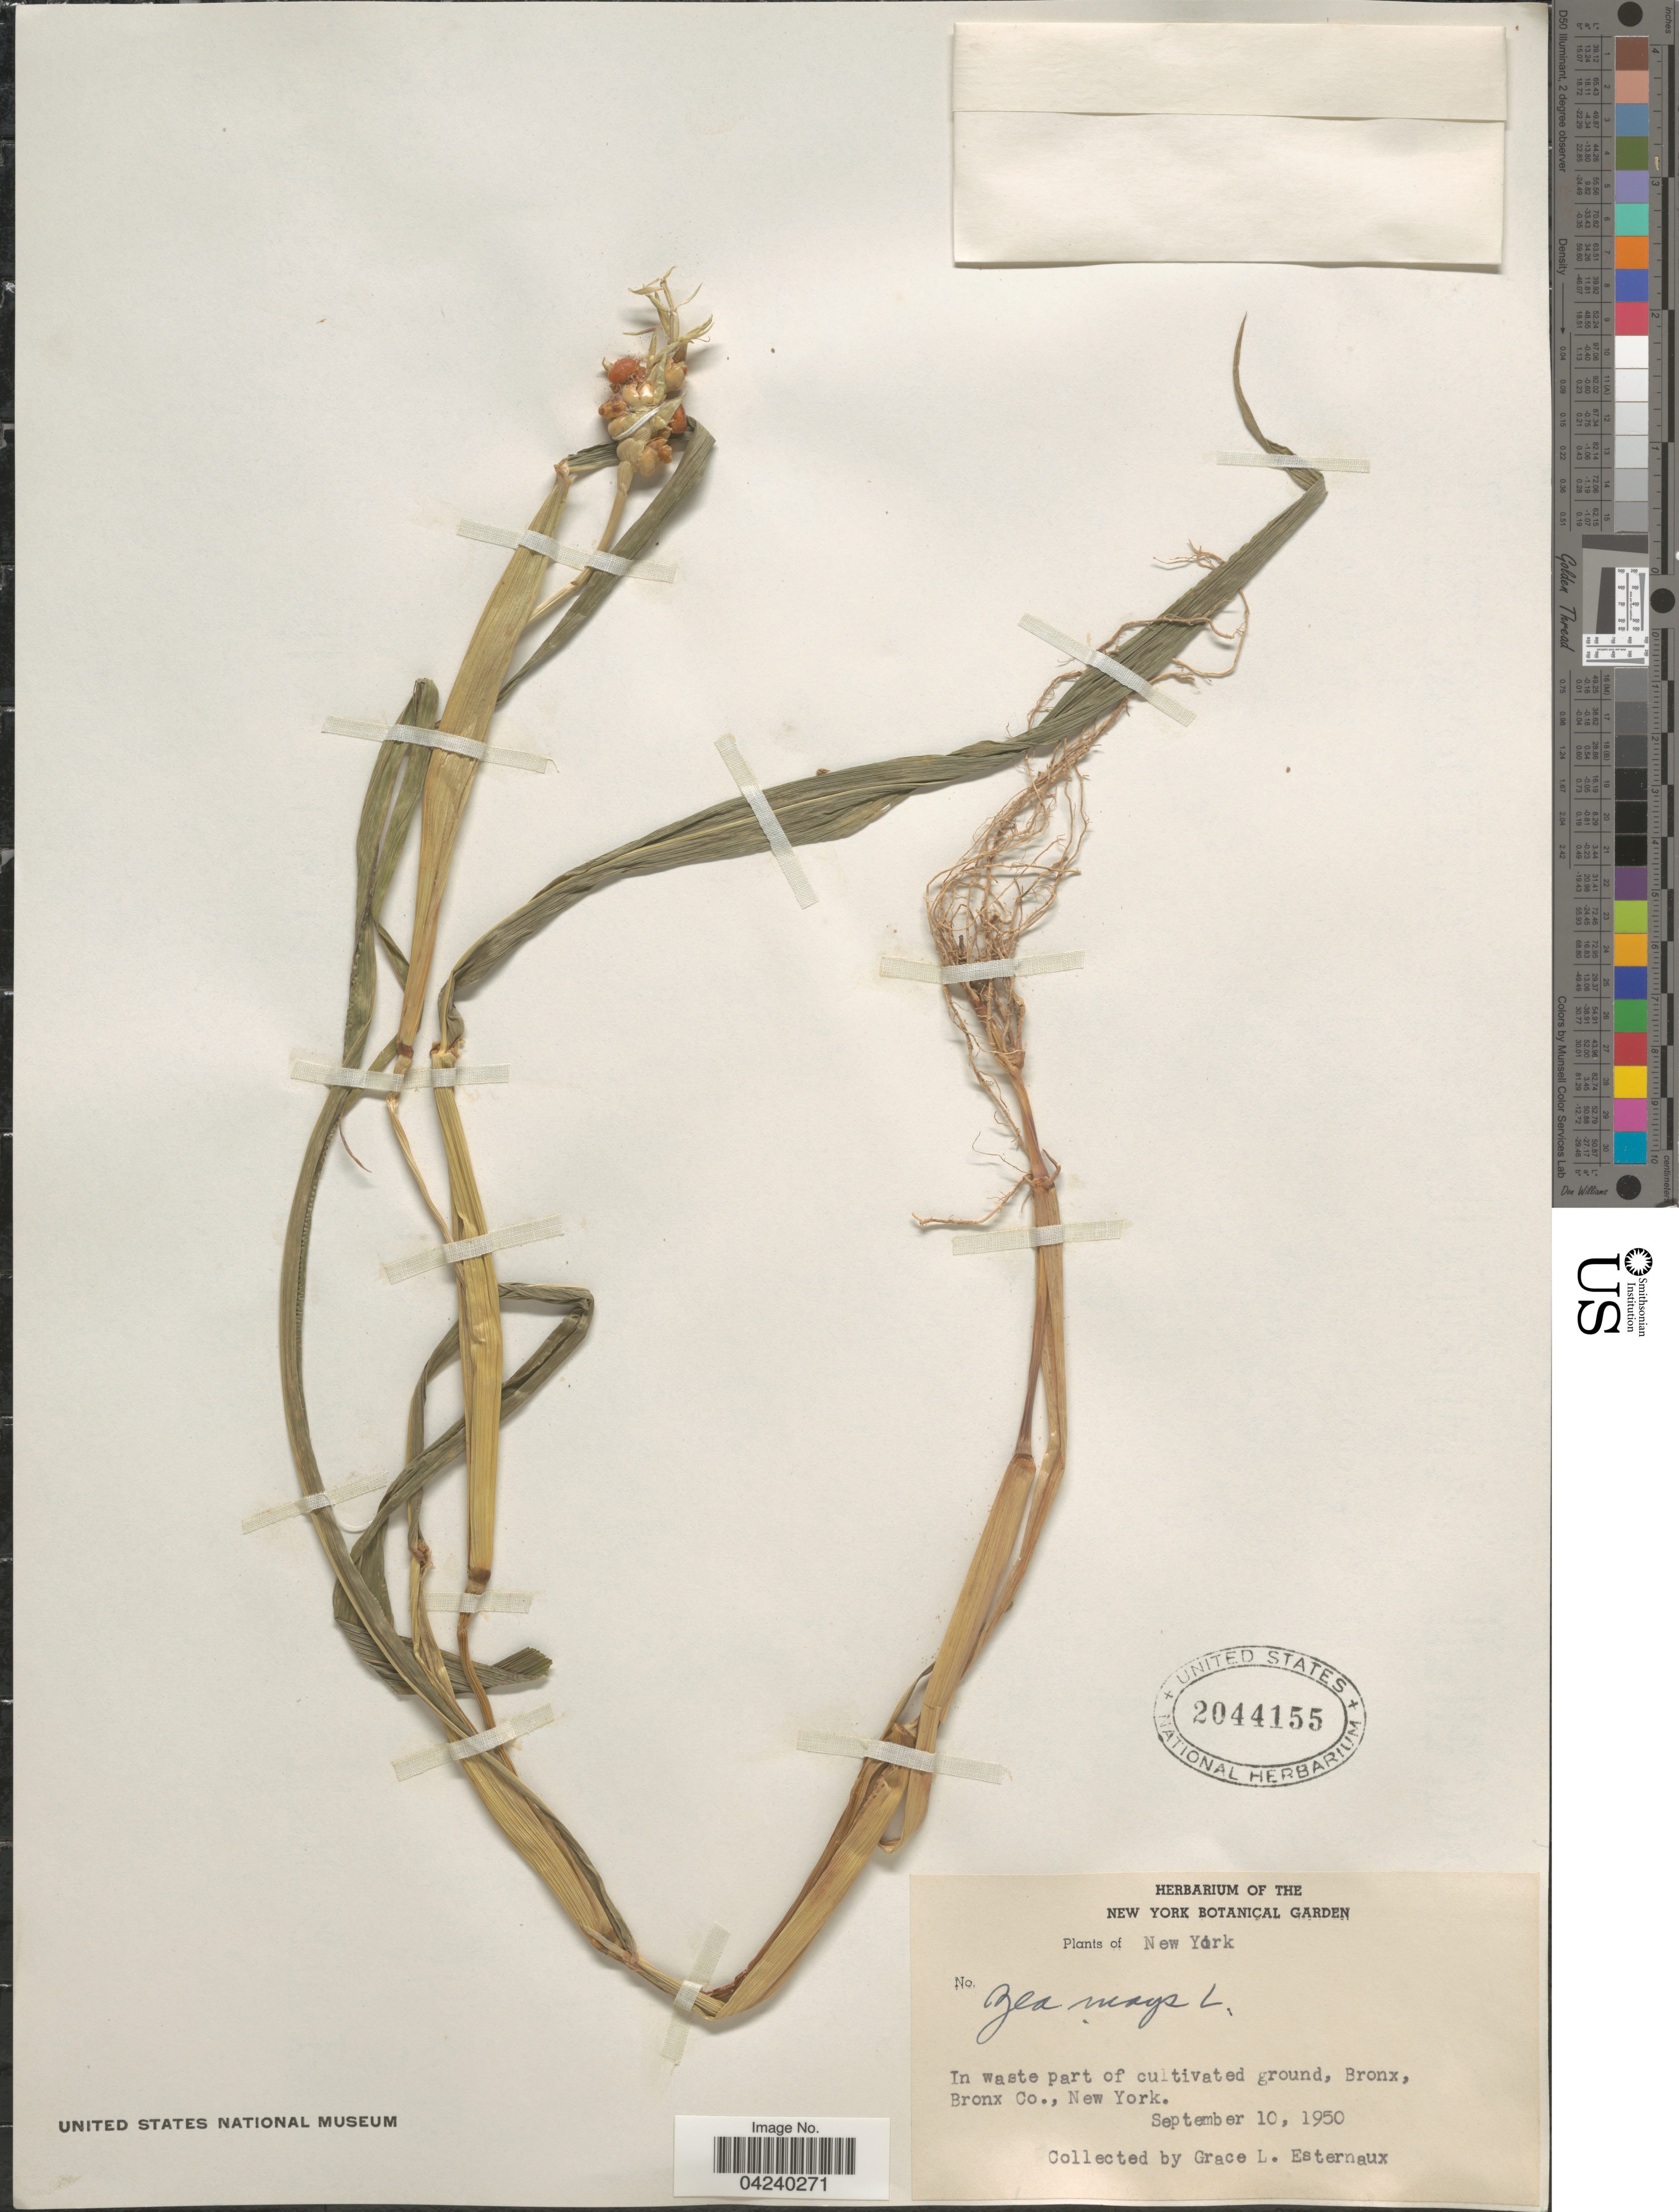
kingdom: Plantae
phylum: Tracheophyta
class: Liliopsida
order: Poales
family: Poaceae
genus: Zea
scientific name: Zea mays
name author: L.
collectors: G. Esternaux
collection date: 1950-09-10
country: United States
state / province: New York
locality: In waste part of cultivated ground, Bronx, Bronx Co.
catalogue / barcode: US 2044155